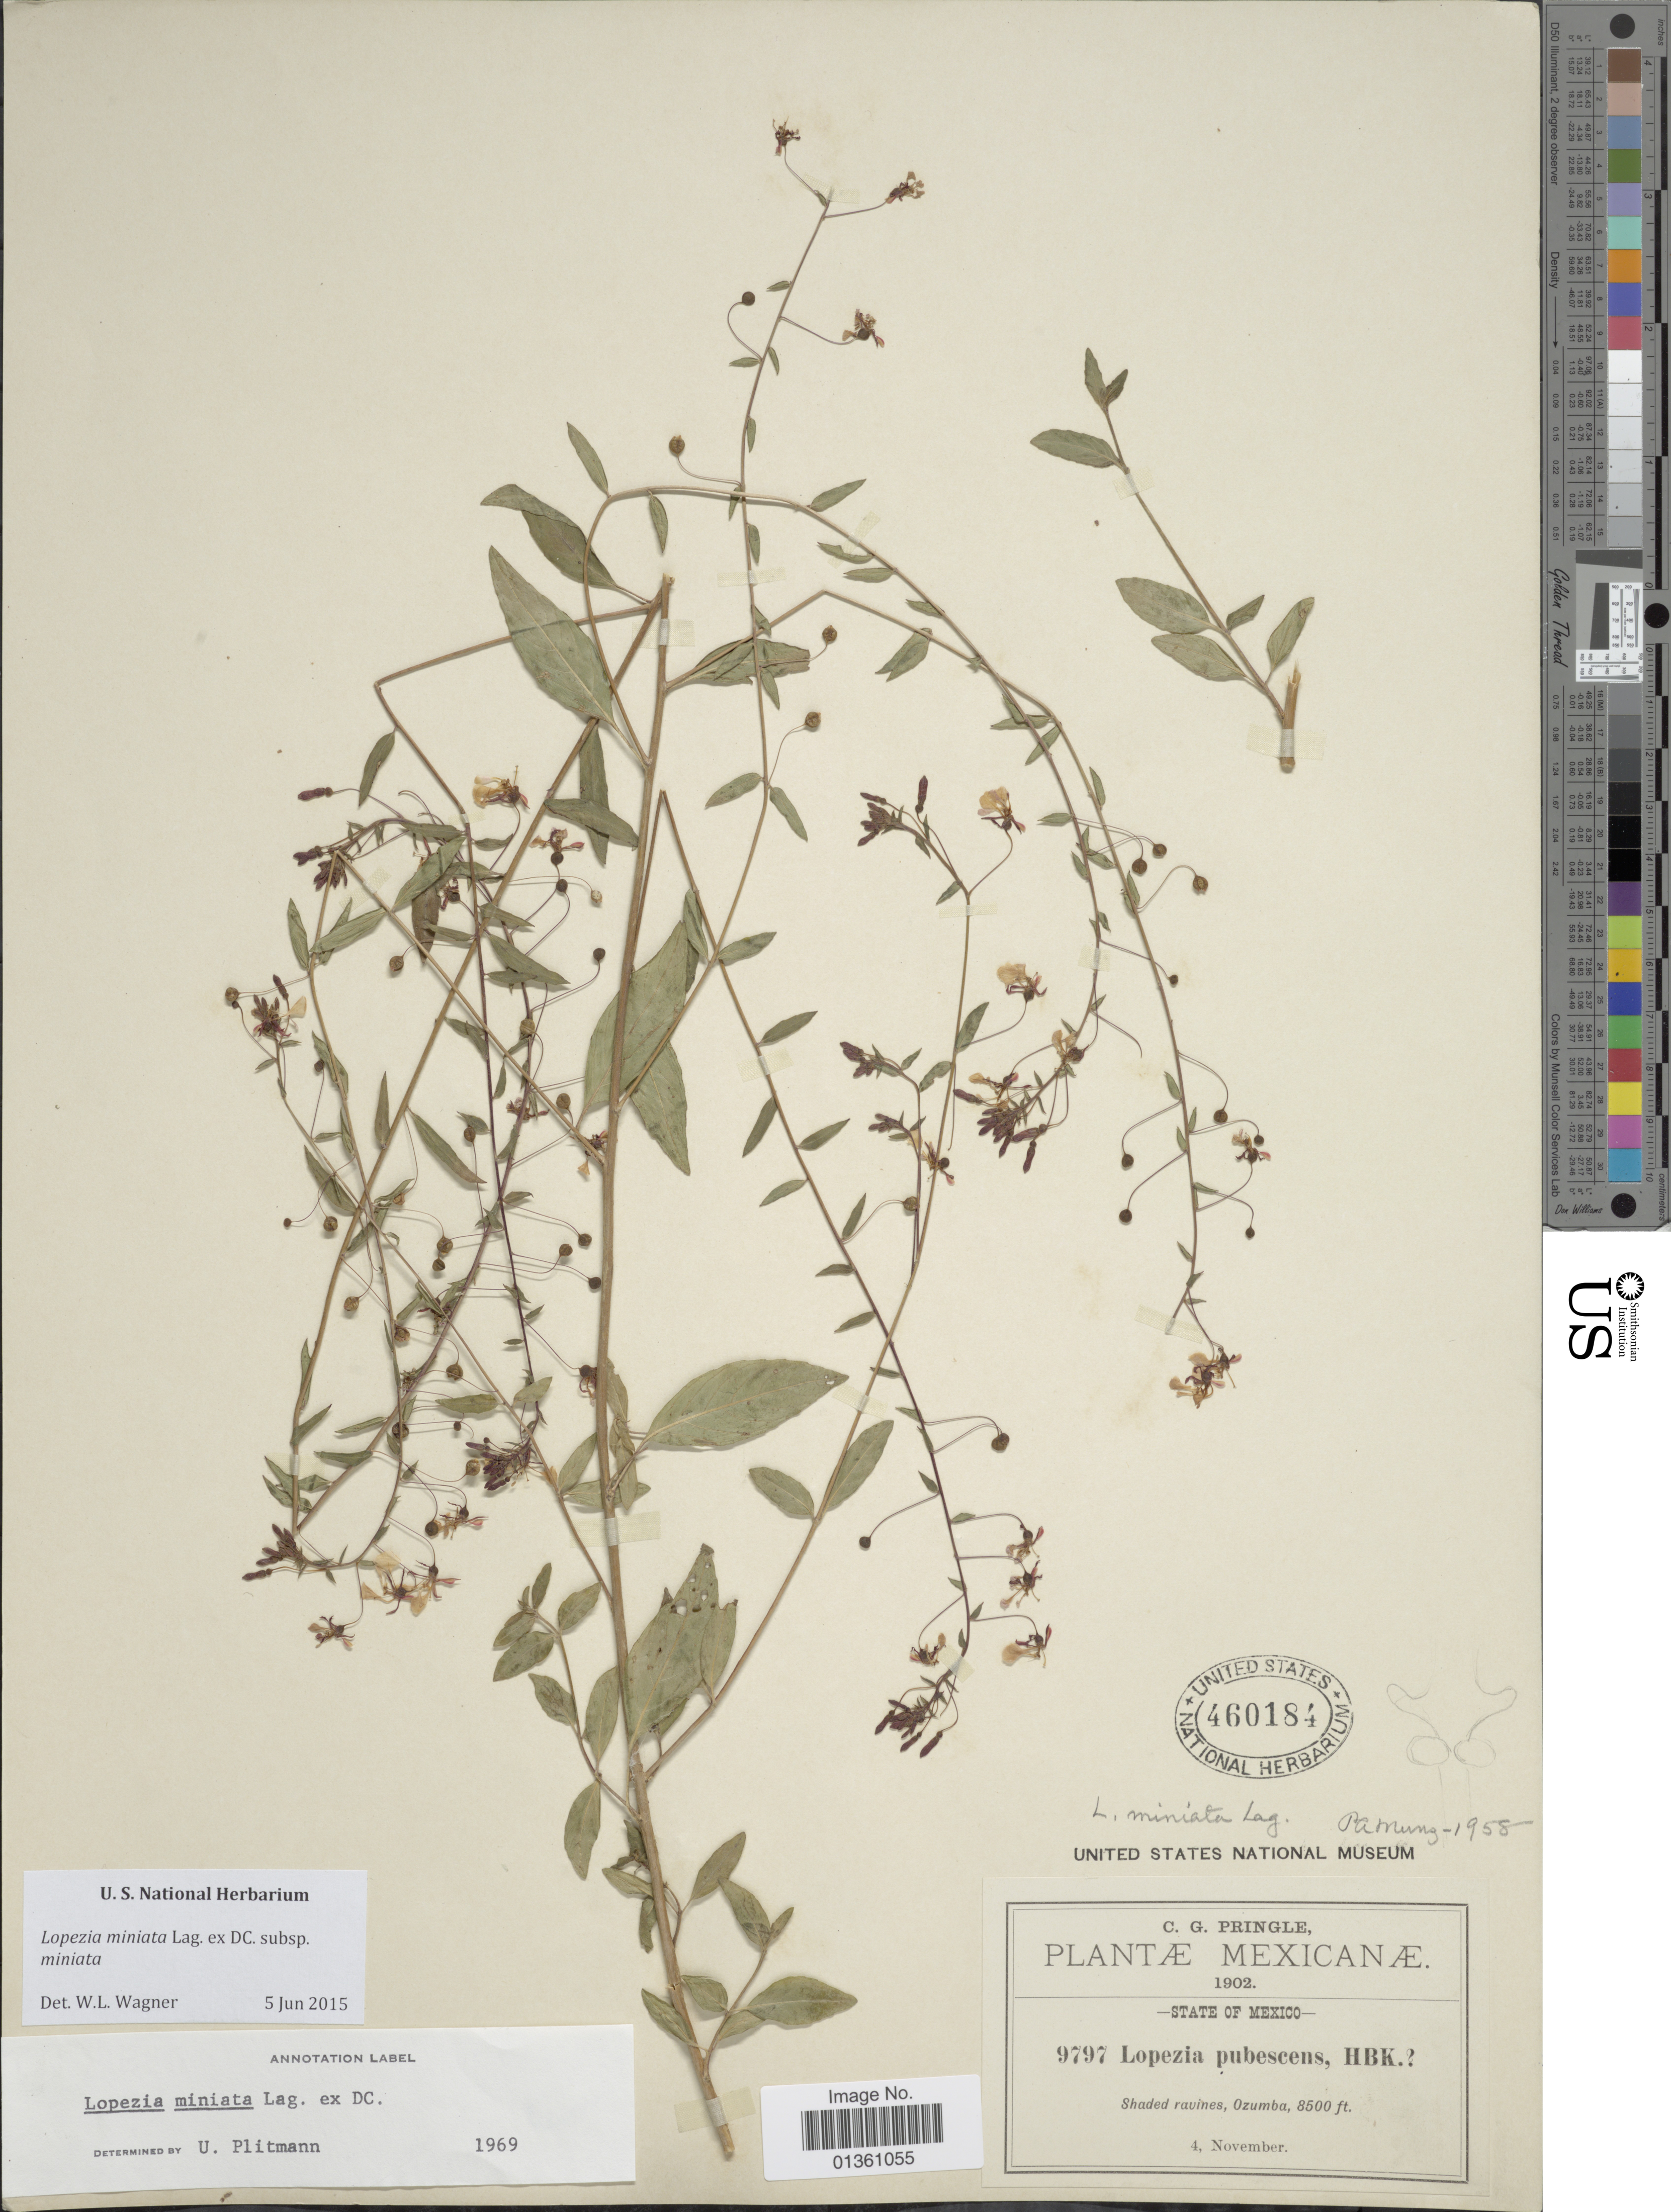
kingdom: Plantae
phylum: Tracheophyta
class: Magnoliopsida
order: Myrtales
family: Onagraceae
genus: Lopezia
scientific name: Lopezia miniata subsp. miniata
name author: Lag. ex DC.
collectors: C. G. Pringle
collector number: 9797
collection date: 1902-11-04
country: Mexico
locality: State of Mexico, Ozumba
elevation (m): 2591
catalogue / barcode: US 460184